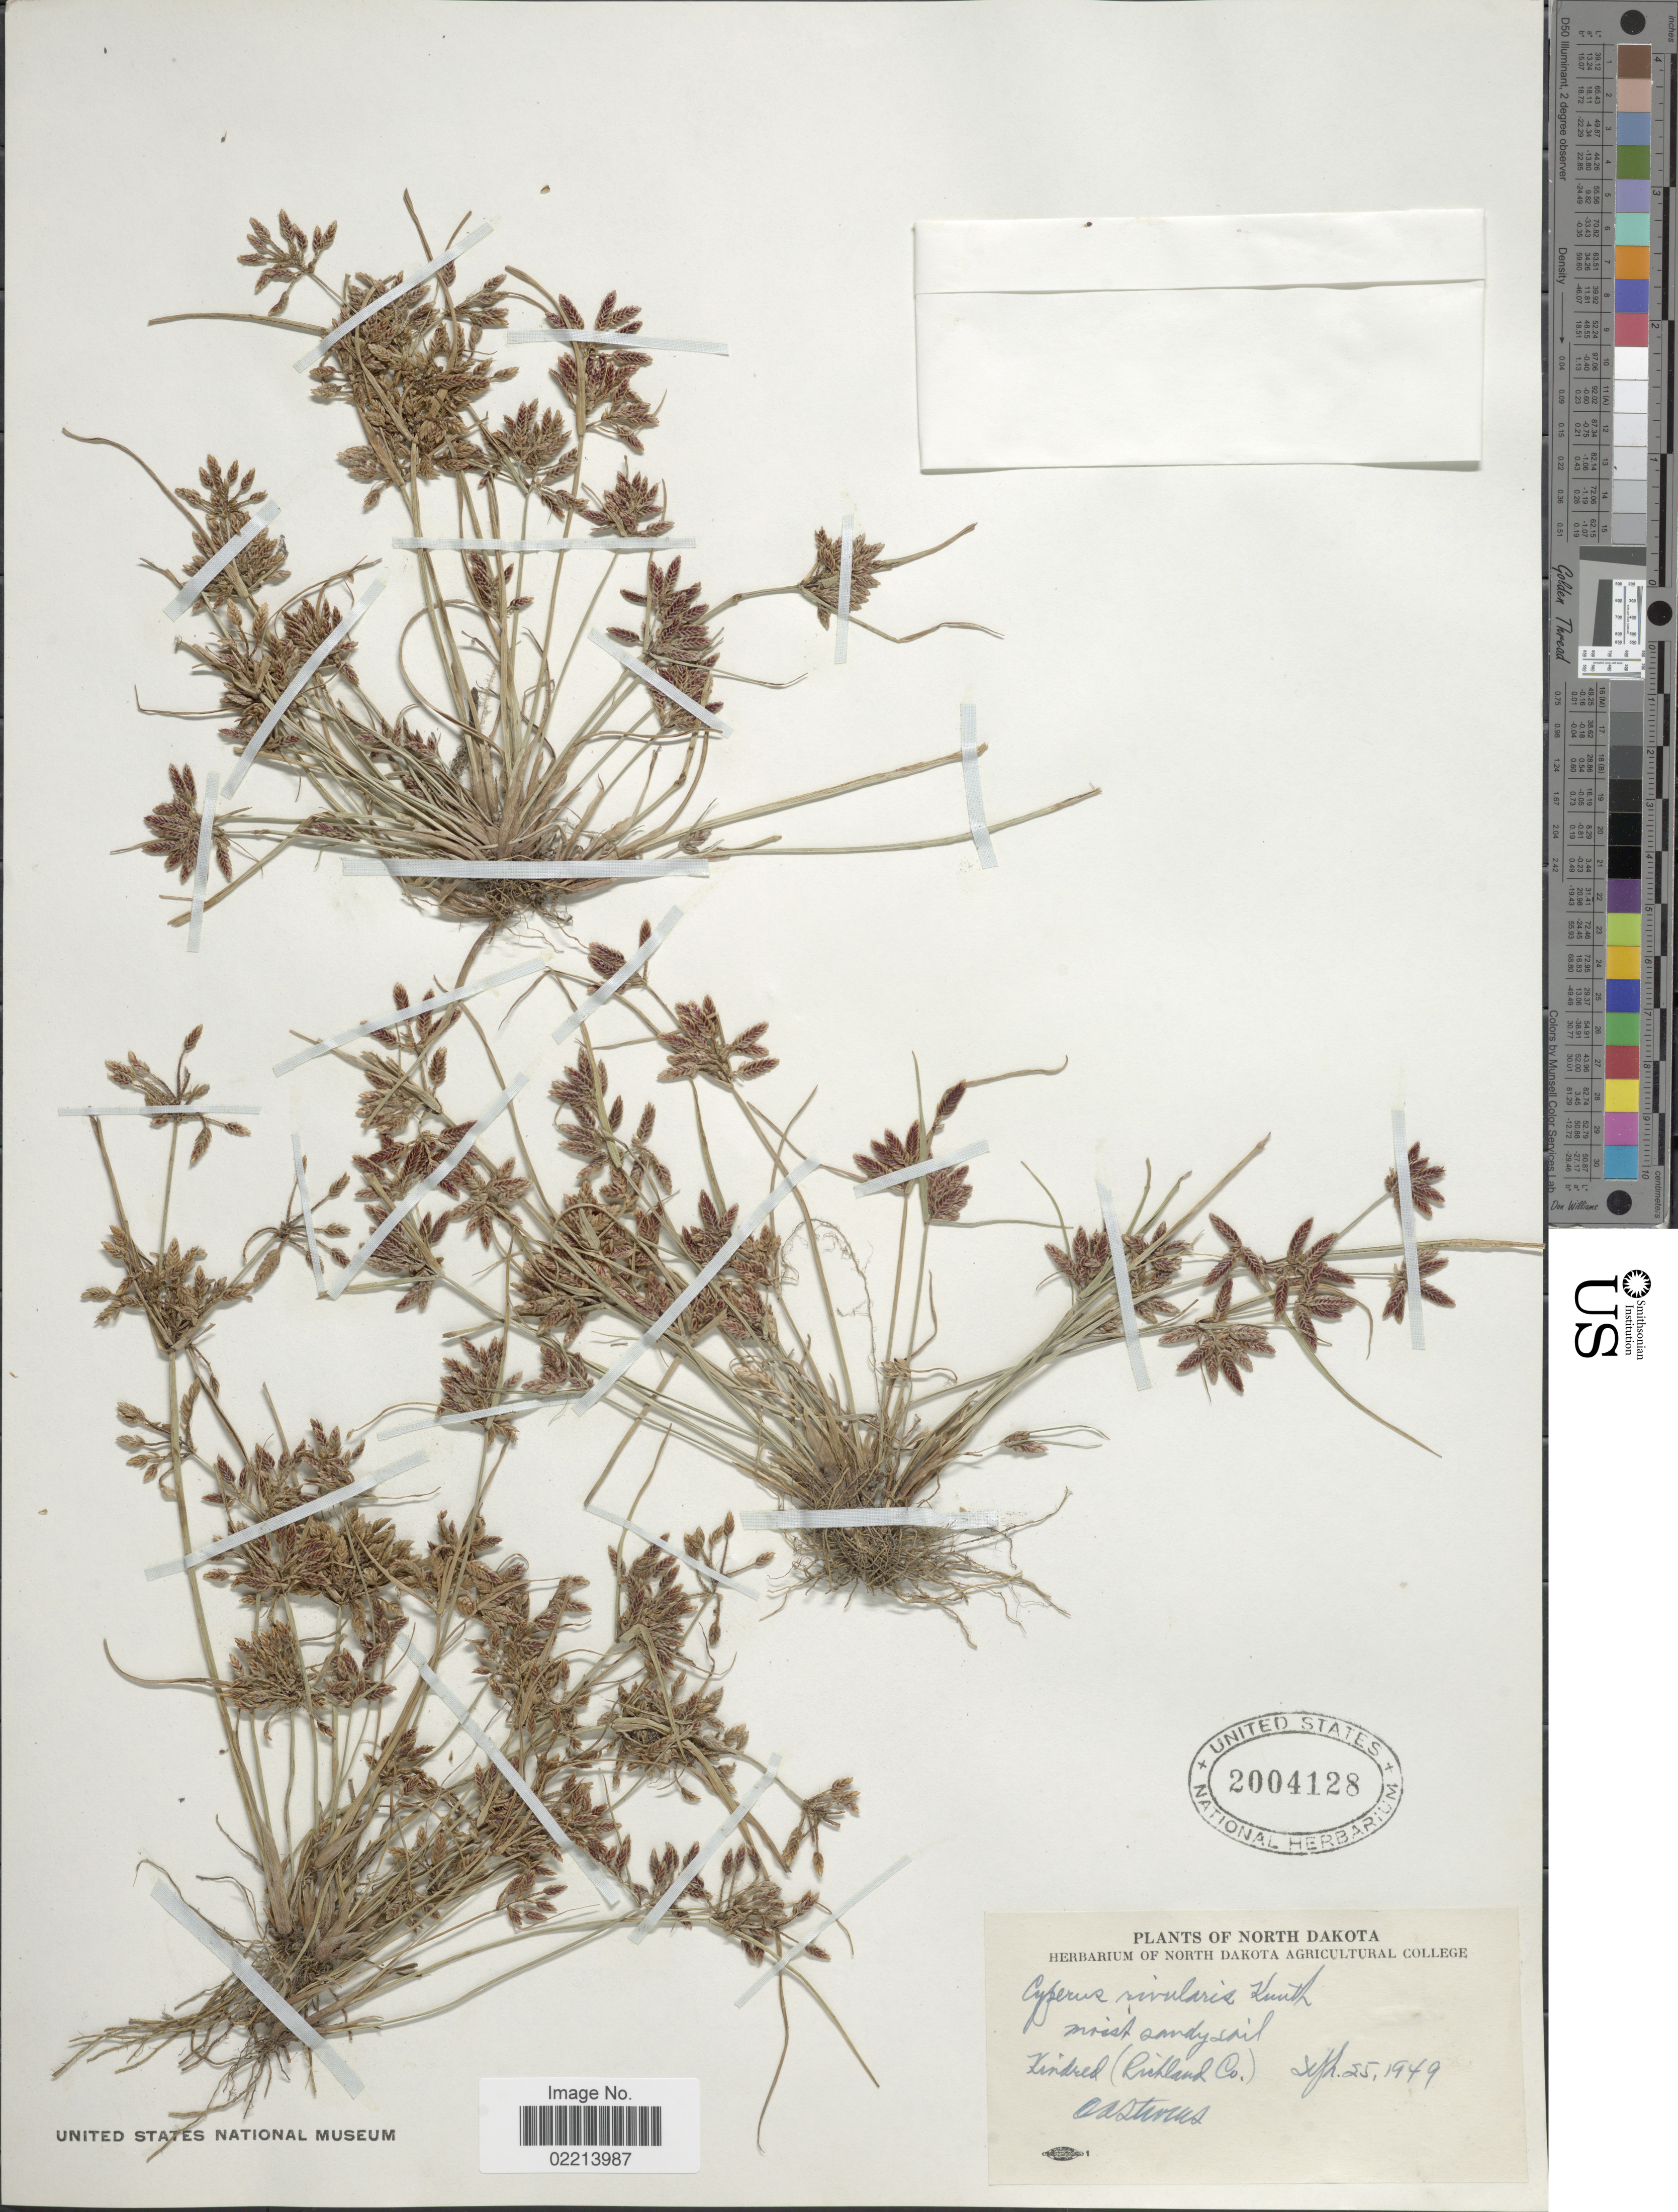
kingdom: Plantae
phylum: Tracheophyta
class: Liliopsida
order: Poales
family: Cyperaceae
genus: Cyperus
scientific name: Cyperus bipartitus Torr.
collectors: O. A. Stevens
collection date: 1949-09-25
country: United States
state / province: North Dakota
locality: Kindred (Richland Co.)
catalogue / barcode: US 2004128